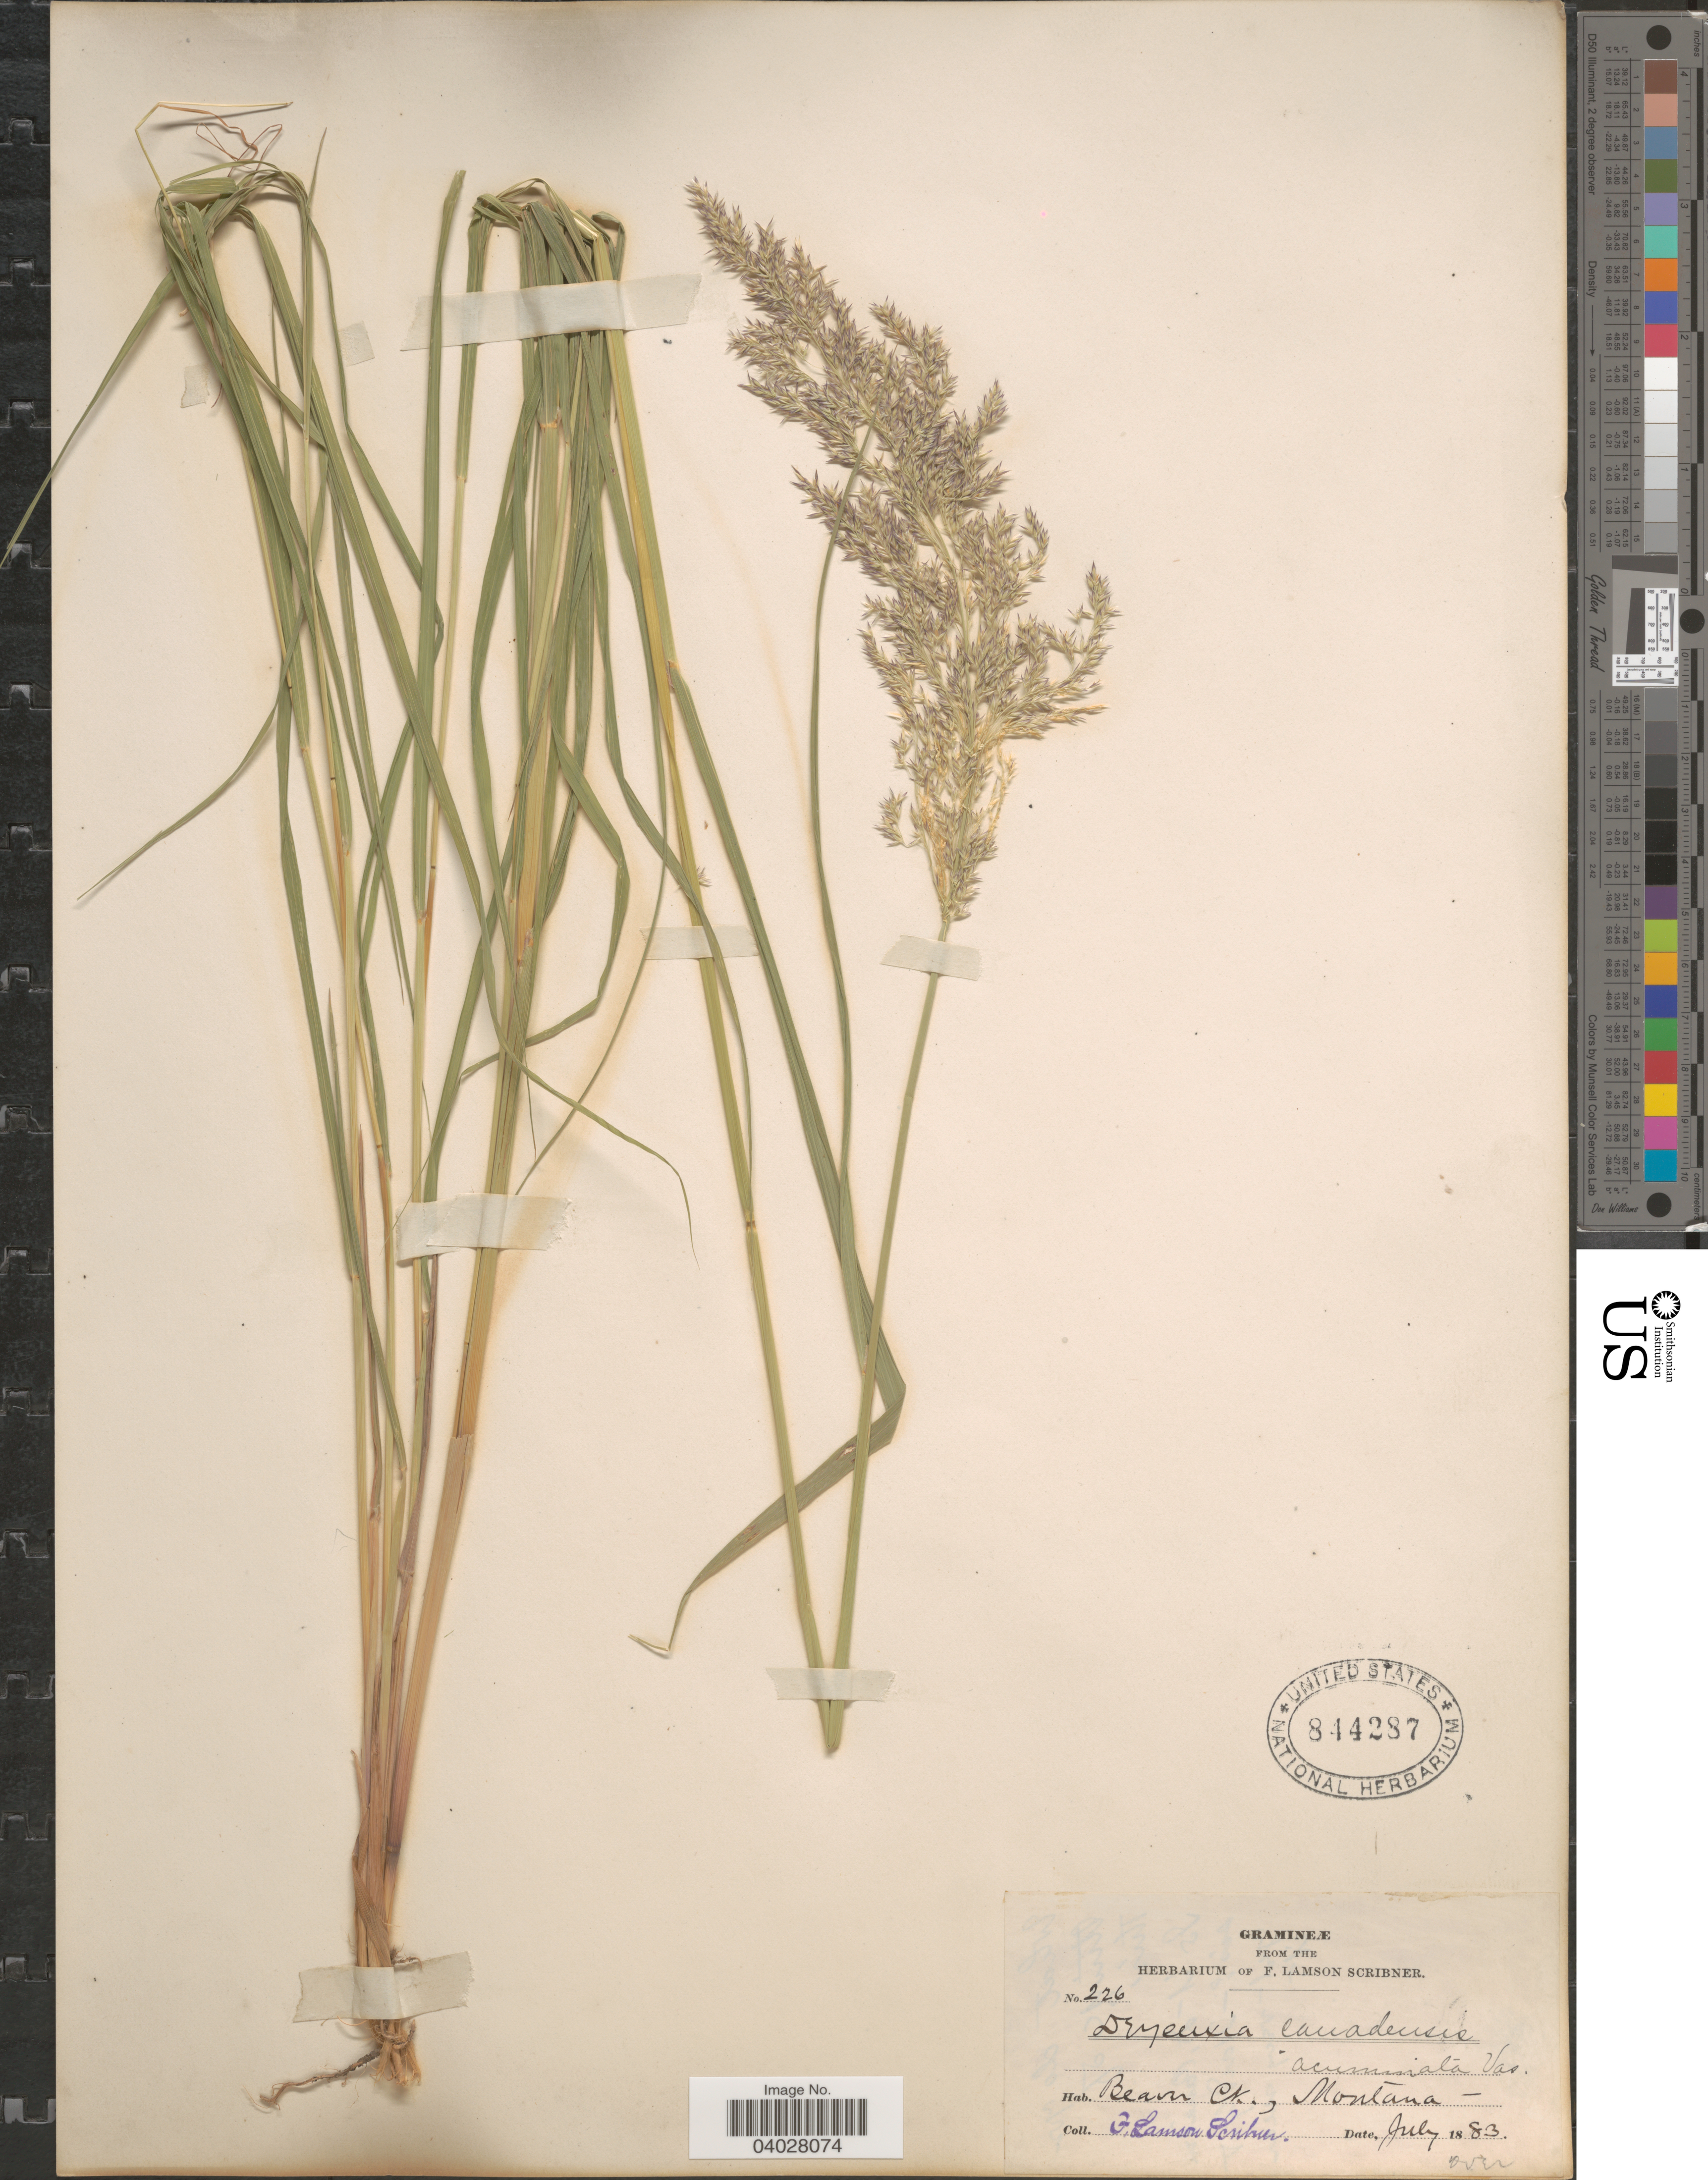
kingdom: Plantae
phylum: Tracheophyta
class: Liliopsida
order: Poales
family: Poaceae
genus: Calamagrostis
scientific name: Calamagrostis canadensis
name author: (Michx.) P. Beauv.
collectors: F. Lamson-Scribner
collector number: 226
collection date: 1883-07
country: United States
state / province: Montana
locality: Beaver Ck.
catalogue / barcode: US 844287